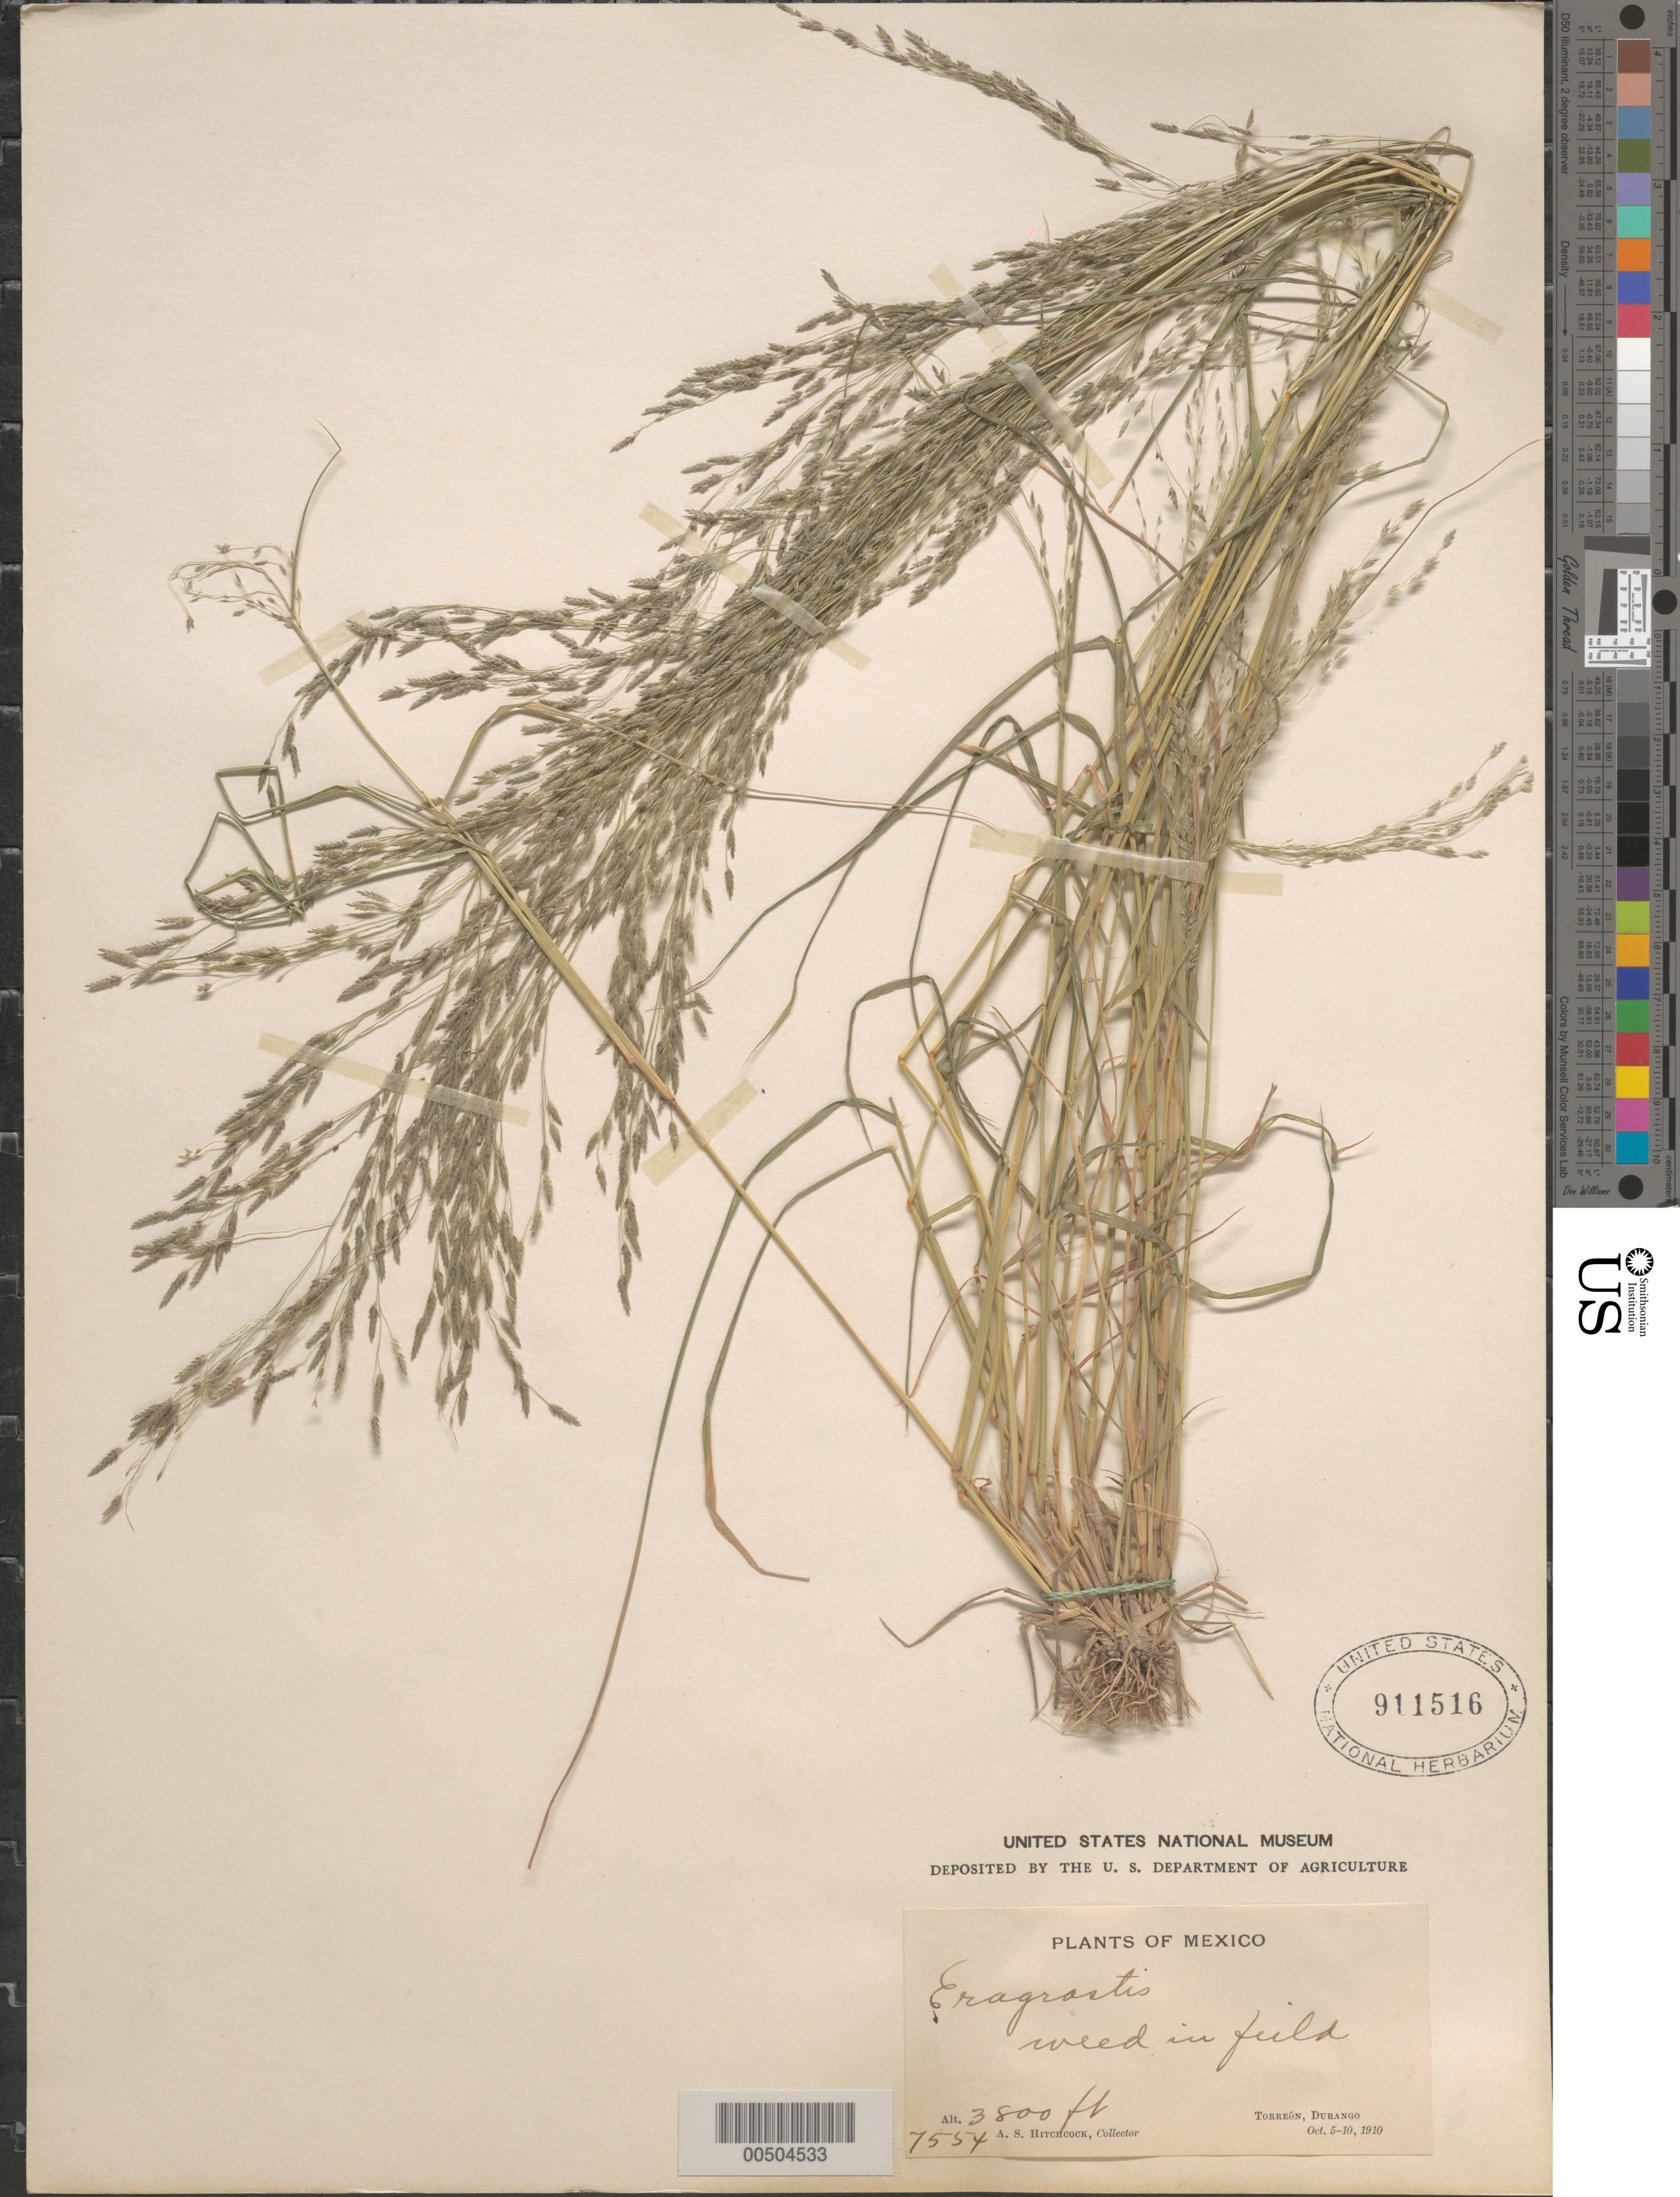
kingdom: Plantae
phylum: Tracheophyta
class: Liliopsida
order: Poales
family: Poaceae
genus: Eragrostis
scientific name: Eragrostis pectinacea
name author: (Michx.) Nees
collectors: A. S. Hitchcock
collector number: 7554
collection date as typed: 5 Oct 1910 to 10 Oct 1910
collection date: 1910-10-05/1910-10-10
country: Mexico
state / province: Durango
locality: Torreón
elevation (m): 1158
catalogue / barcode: US 911516